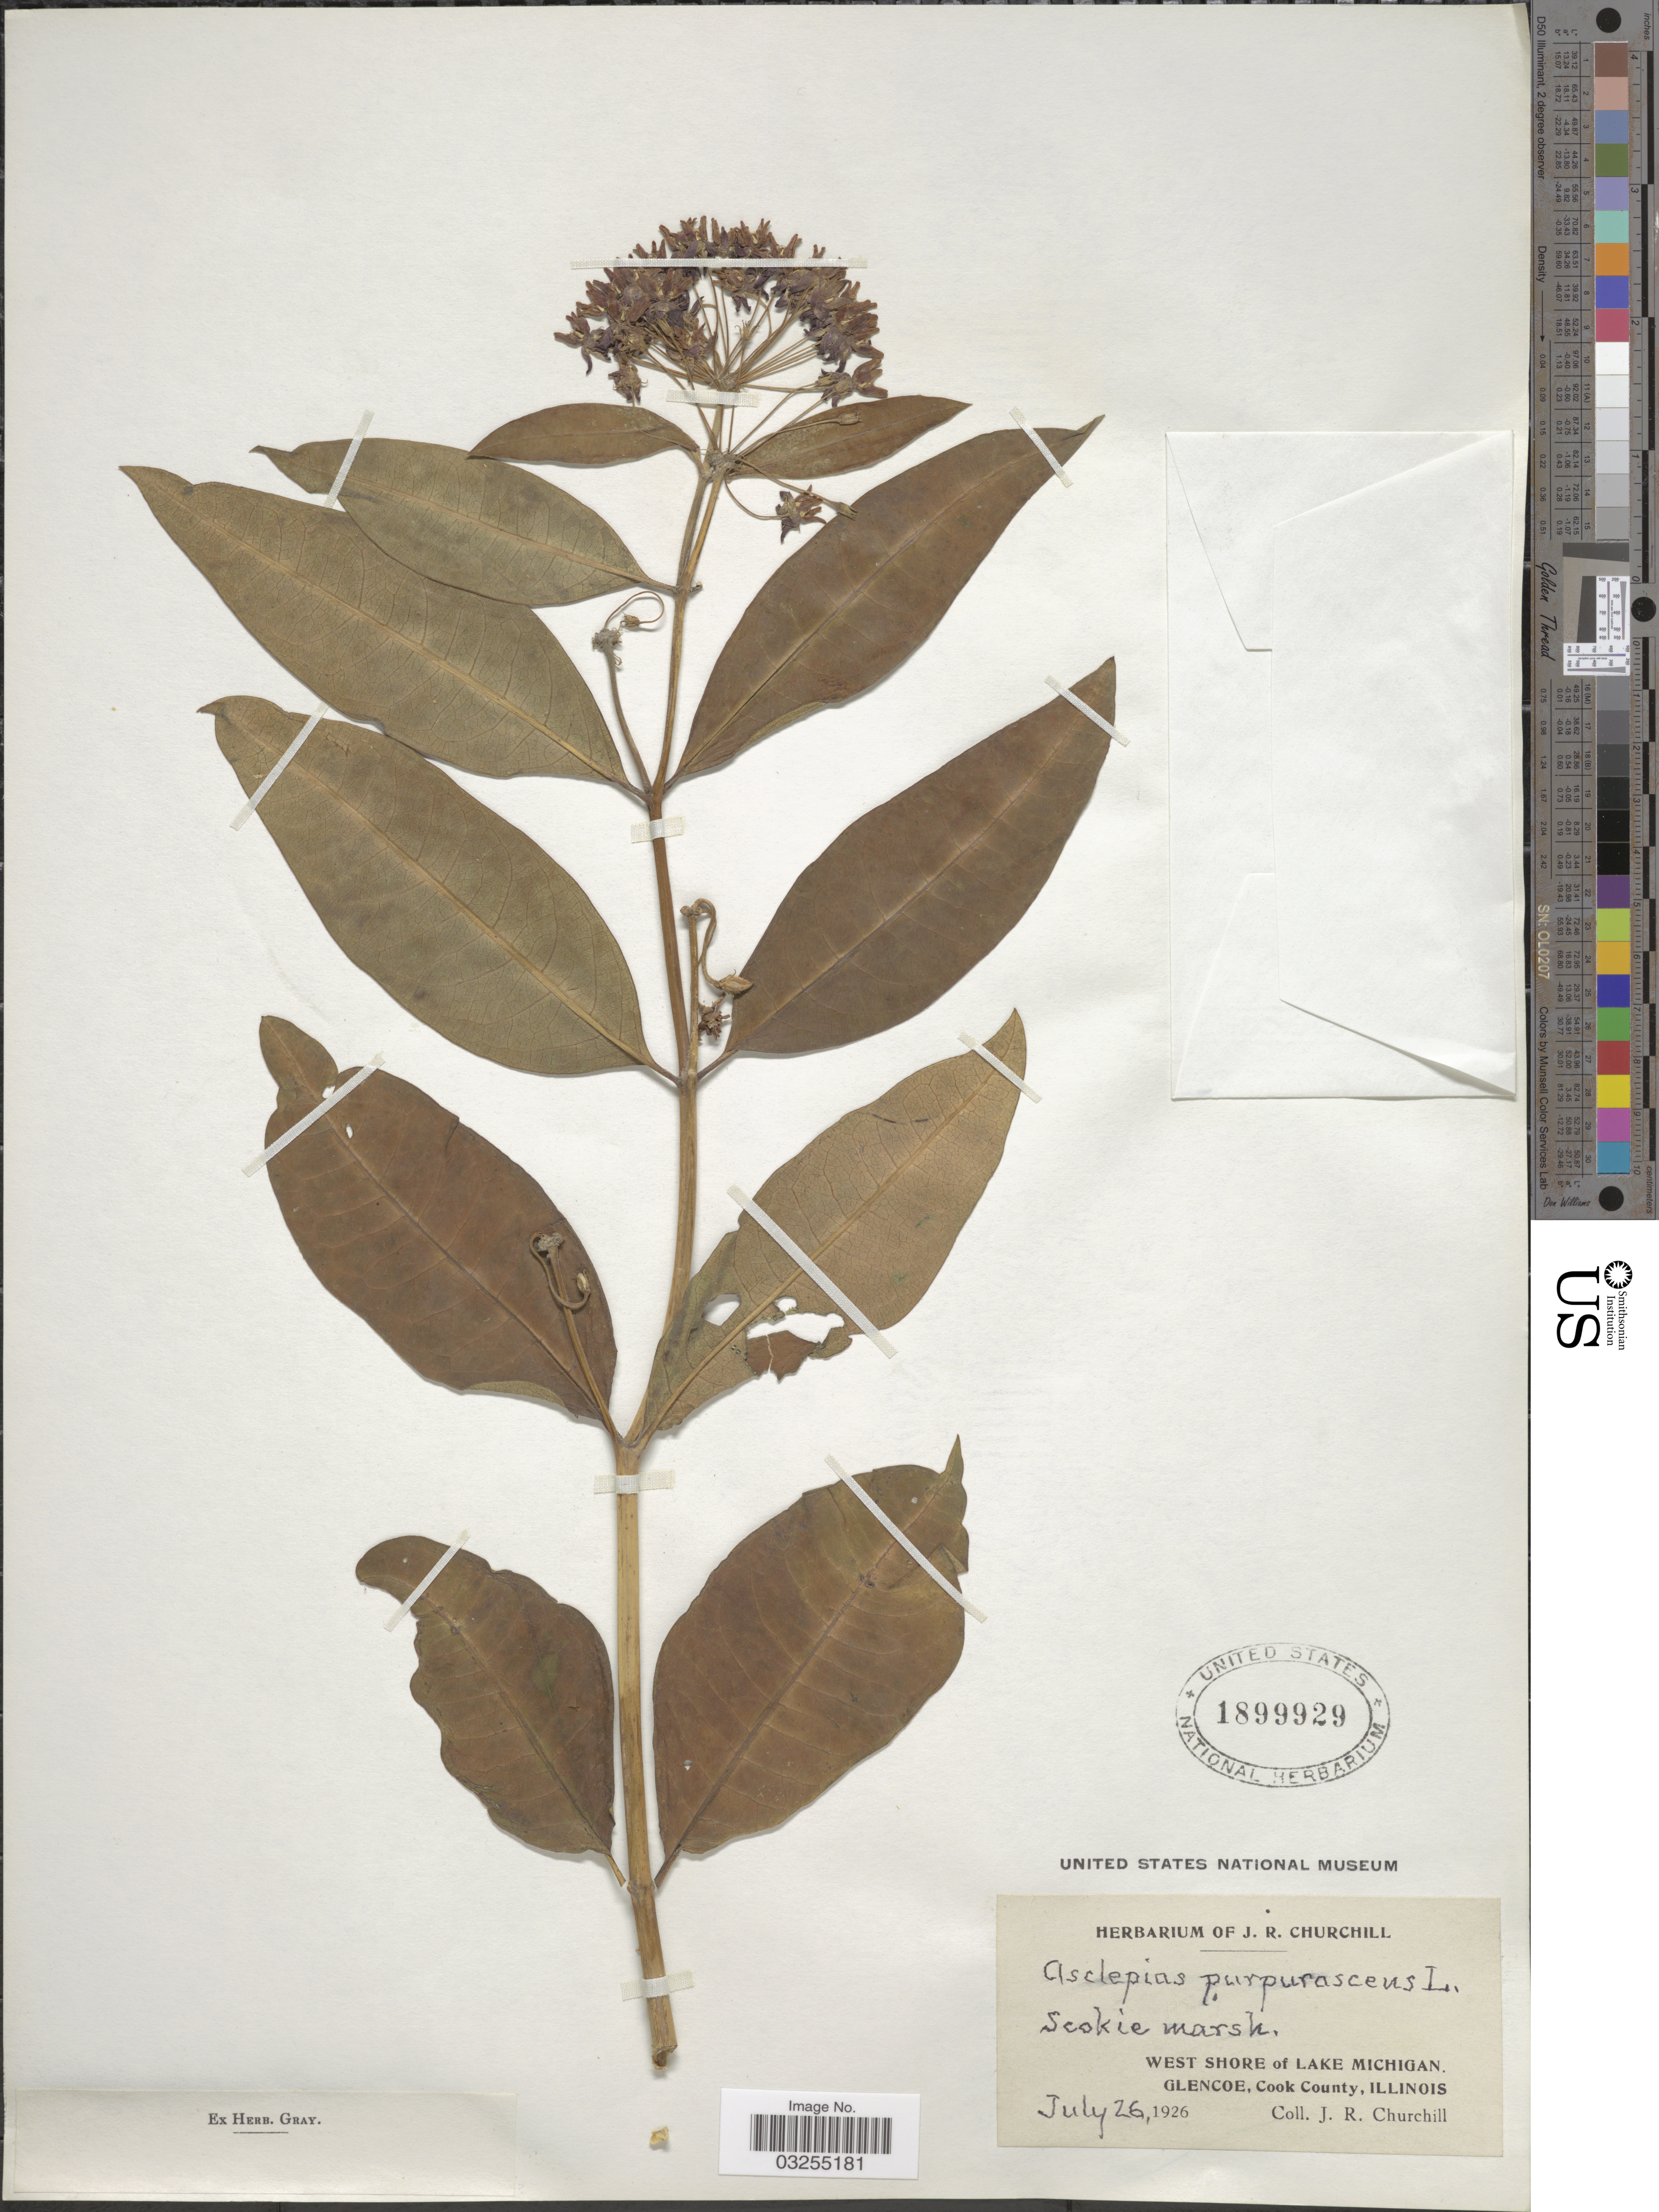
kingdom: Plantae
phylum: Tracheophyta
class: Magnoliopsida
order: Gentianales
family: Apocynaceae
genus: Asclepias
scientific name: Asclepias purpurascens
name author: L.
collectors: J. Churchill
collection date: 1926-07-26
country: United States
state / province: Illinois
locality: Seokie marsh. West shore of Lake Michigan. Glencoe, Cook County.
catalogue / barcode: US 1899929